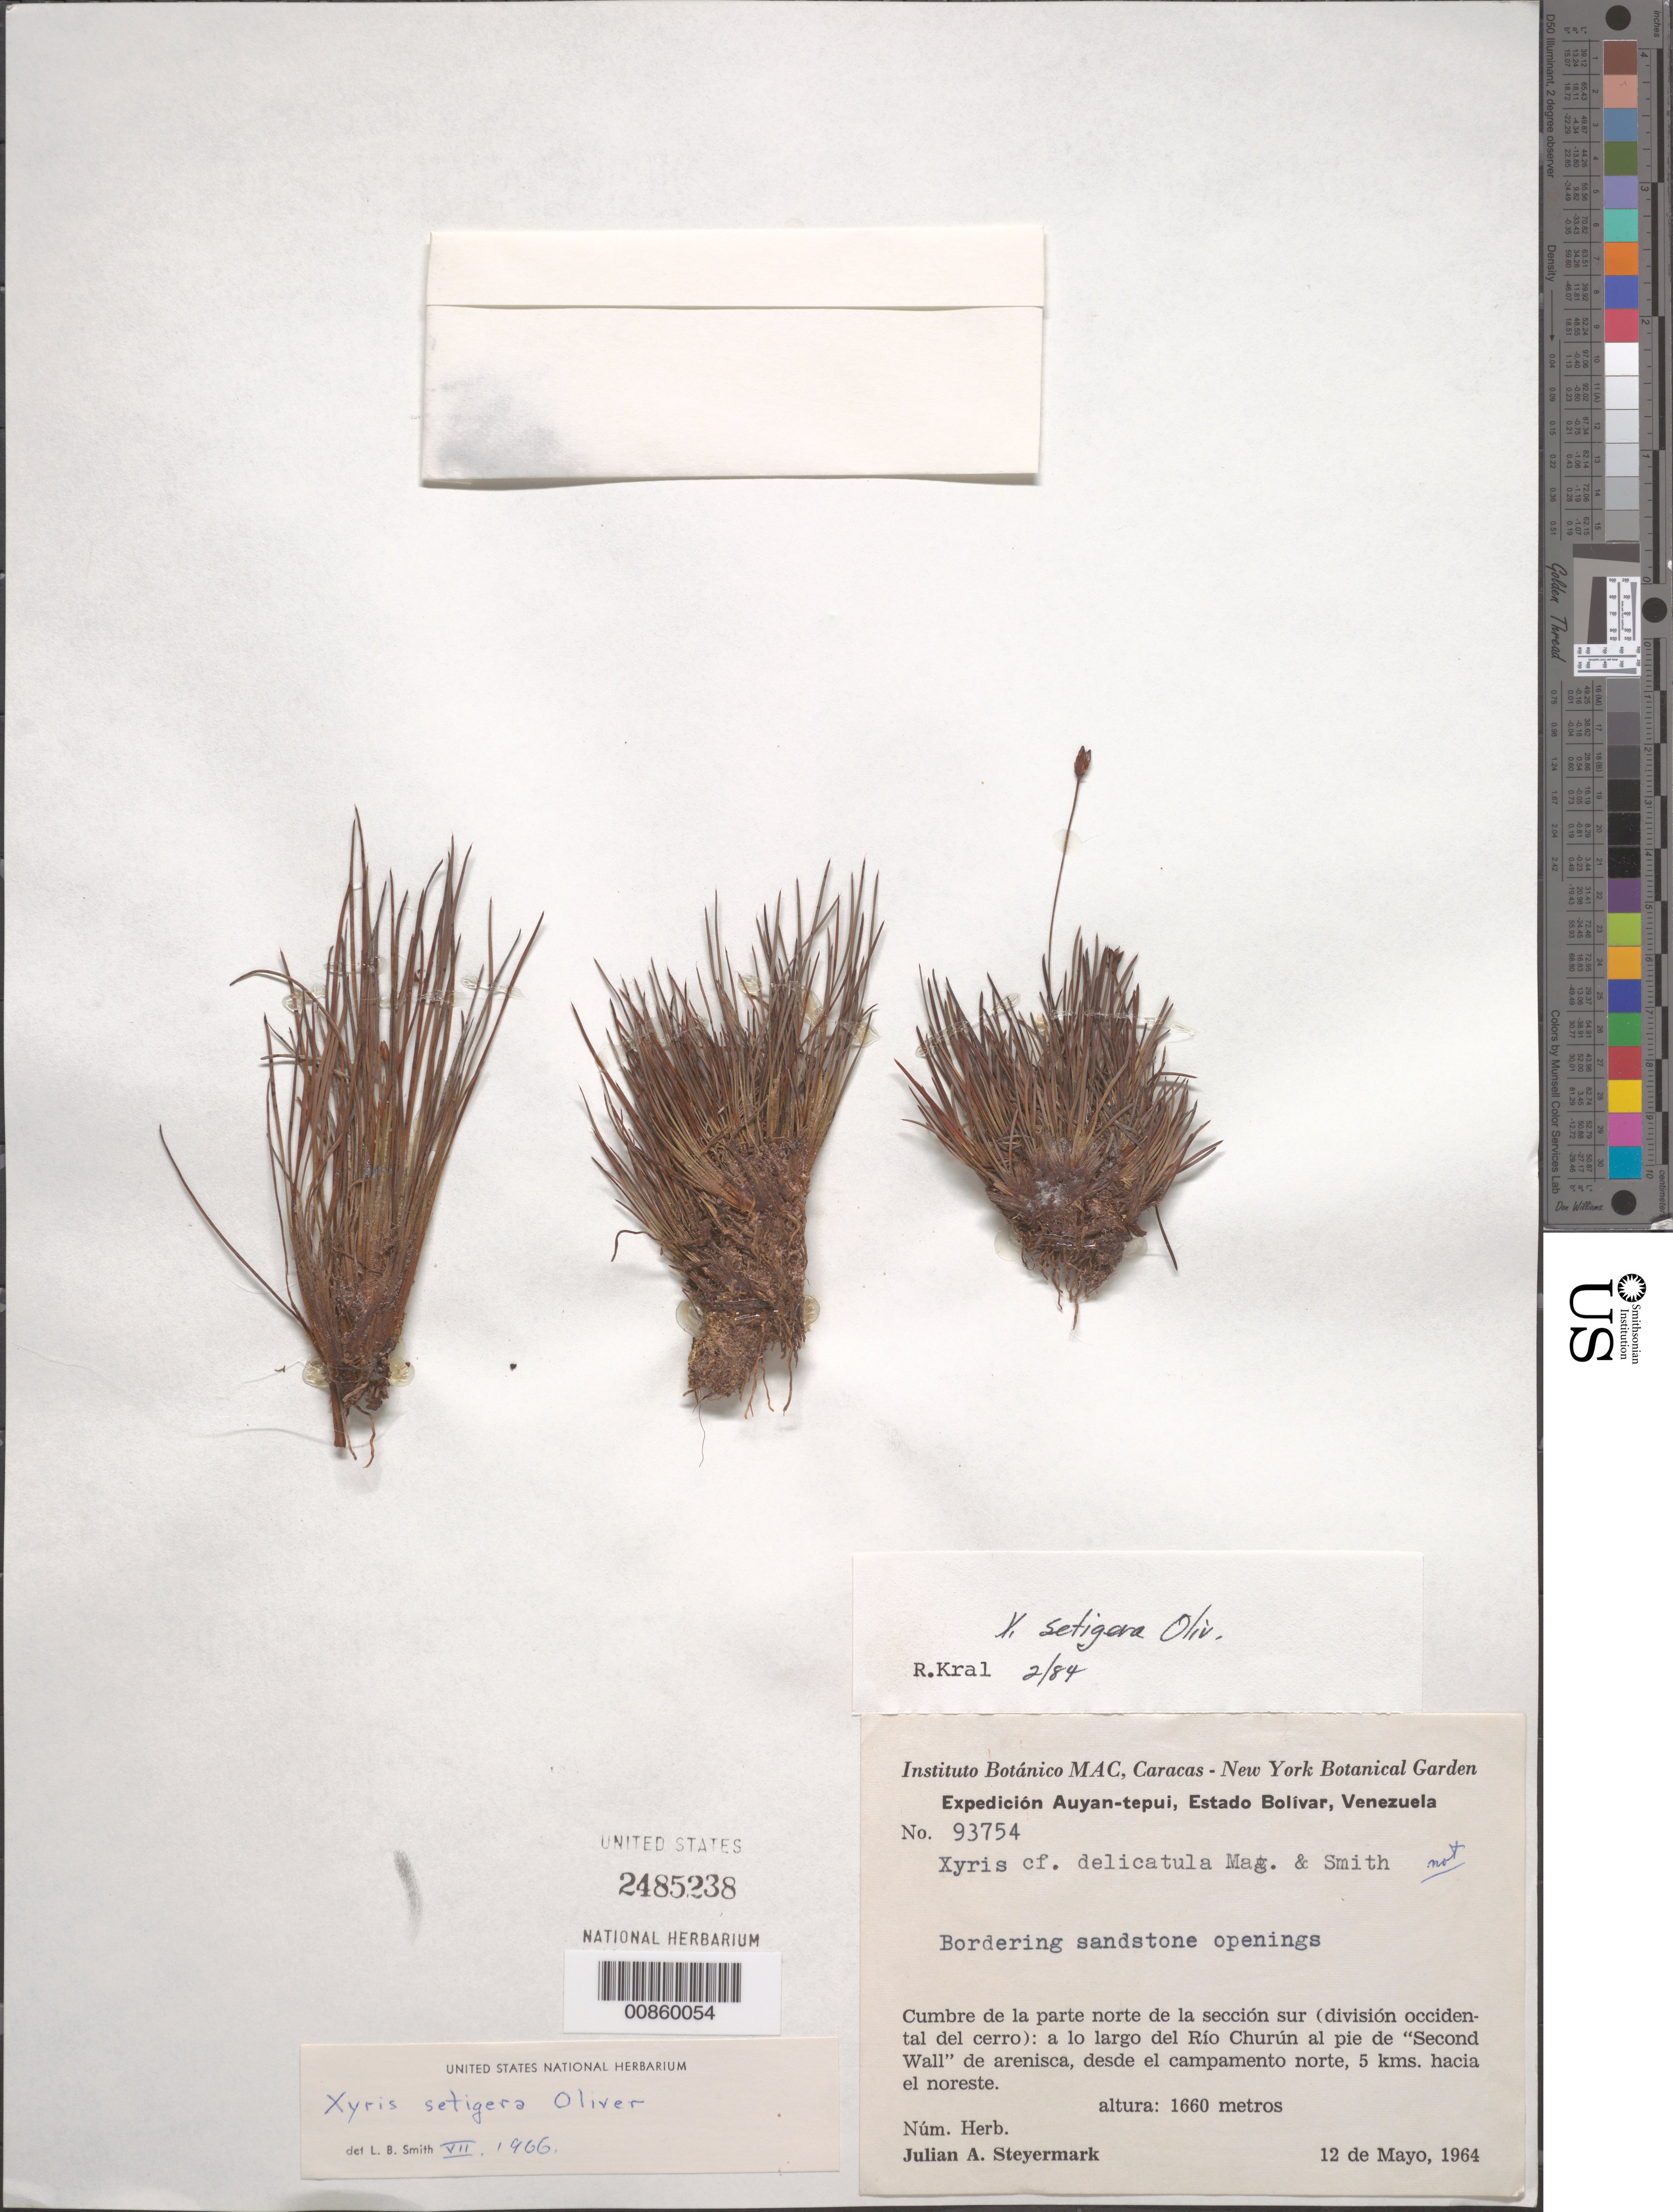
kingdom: Plantae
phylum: Tracheophyta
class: Liliopsida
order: Poales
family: Xyridaceae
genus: Xyris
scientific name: Xyris setigera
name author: Oliv.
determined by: Kral, Robert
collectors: J. Steyermark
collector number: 93754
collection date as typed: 12-May-64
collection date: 1964-05-12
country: Venezuela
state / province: Bolívar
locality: Auyan-tepuí, Río Churún, de la parte norte de la sección sur (división occidental del cerro); a lo largo del Río Churún al pie de "Second Wall" desde el campamento norte, 5 km hacia el noreste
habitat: Bordering sandstone openings.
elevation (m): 1660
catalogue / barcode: US 2485238